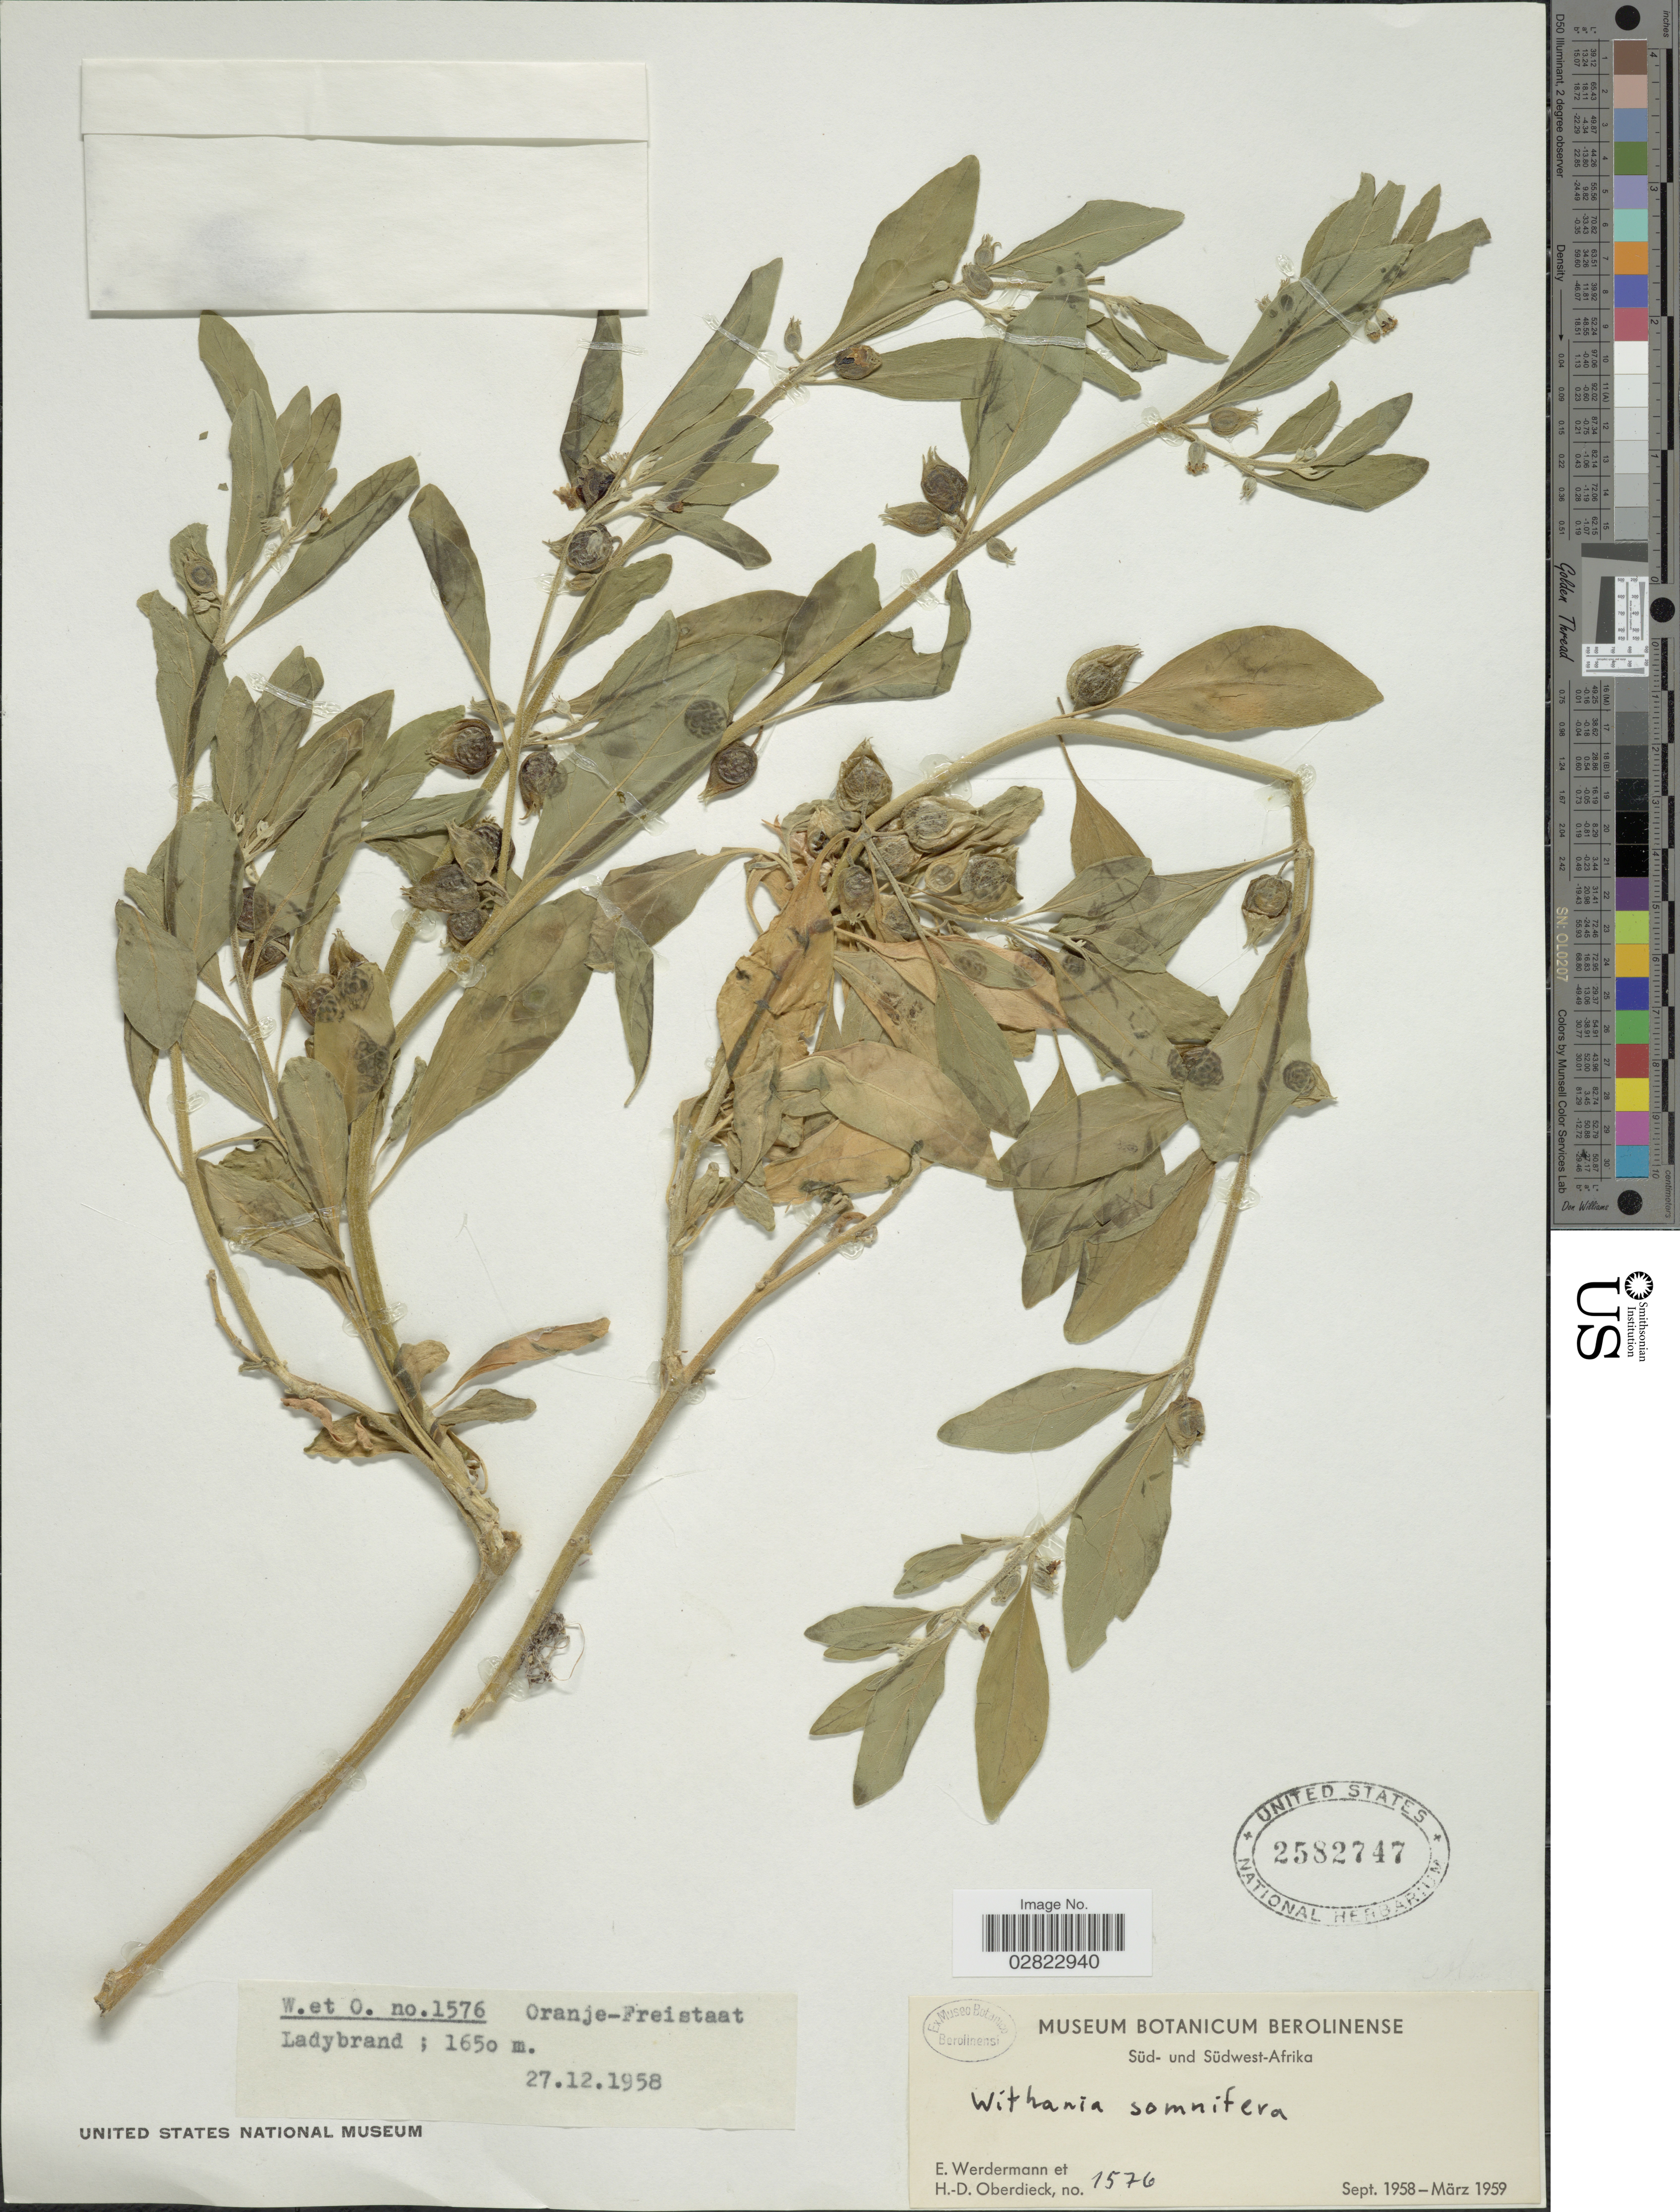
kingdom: Plantae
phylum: Tracheophyta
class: Magnoliopsida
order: Solanales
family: Solanaceae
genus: Withania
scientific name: Withania somnifera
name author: (L.) Dunal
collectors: E. Werdermann & H. Oberdieck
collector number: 1576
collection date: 1958-12-27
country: South Africa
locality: Oranje-Freistaat, Ladybrand.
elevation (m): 1650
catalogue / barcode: US 2582747